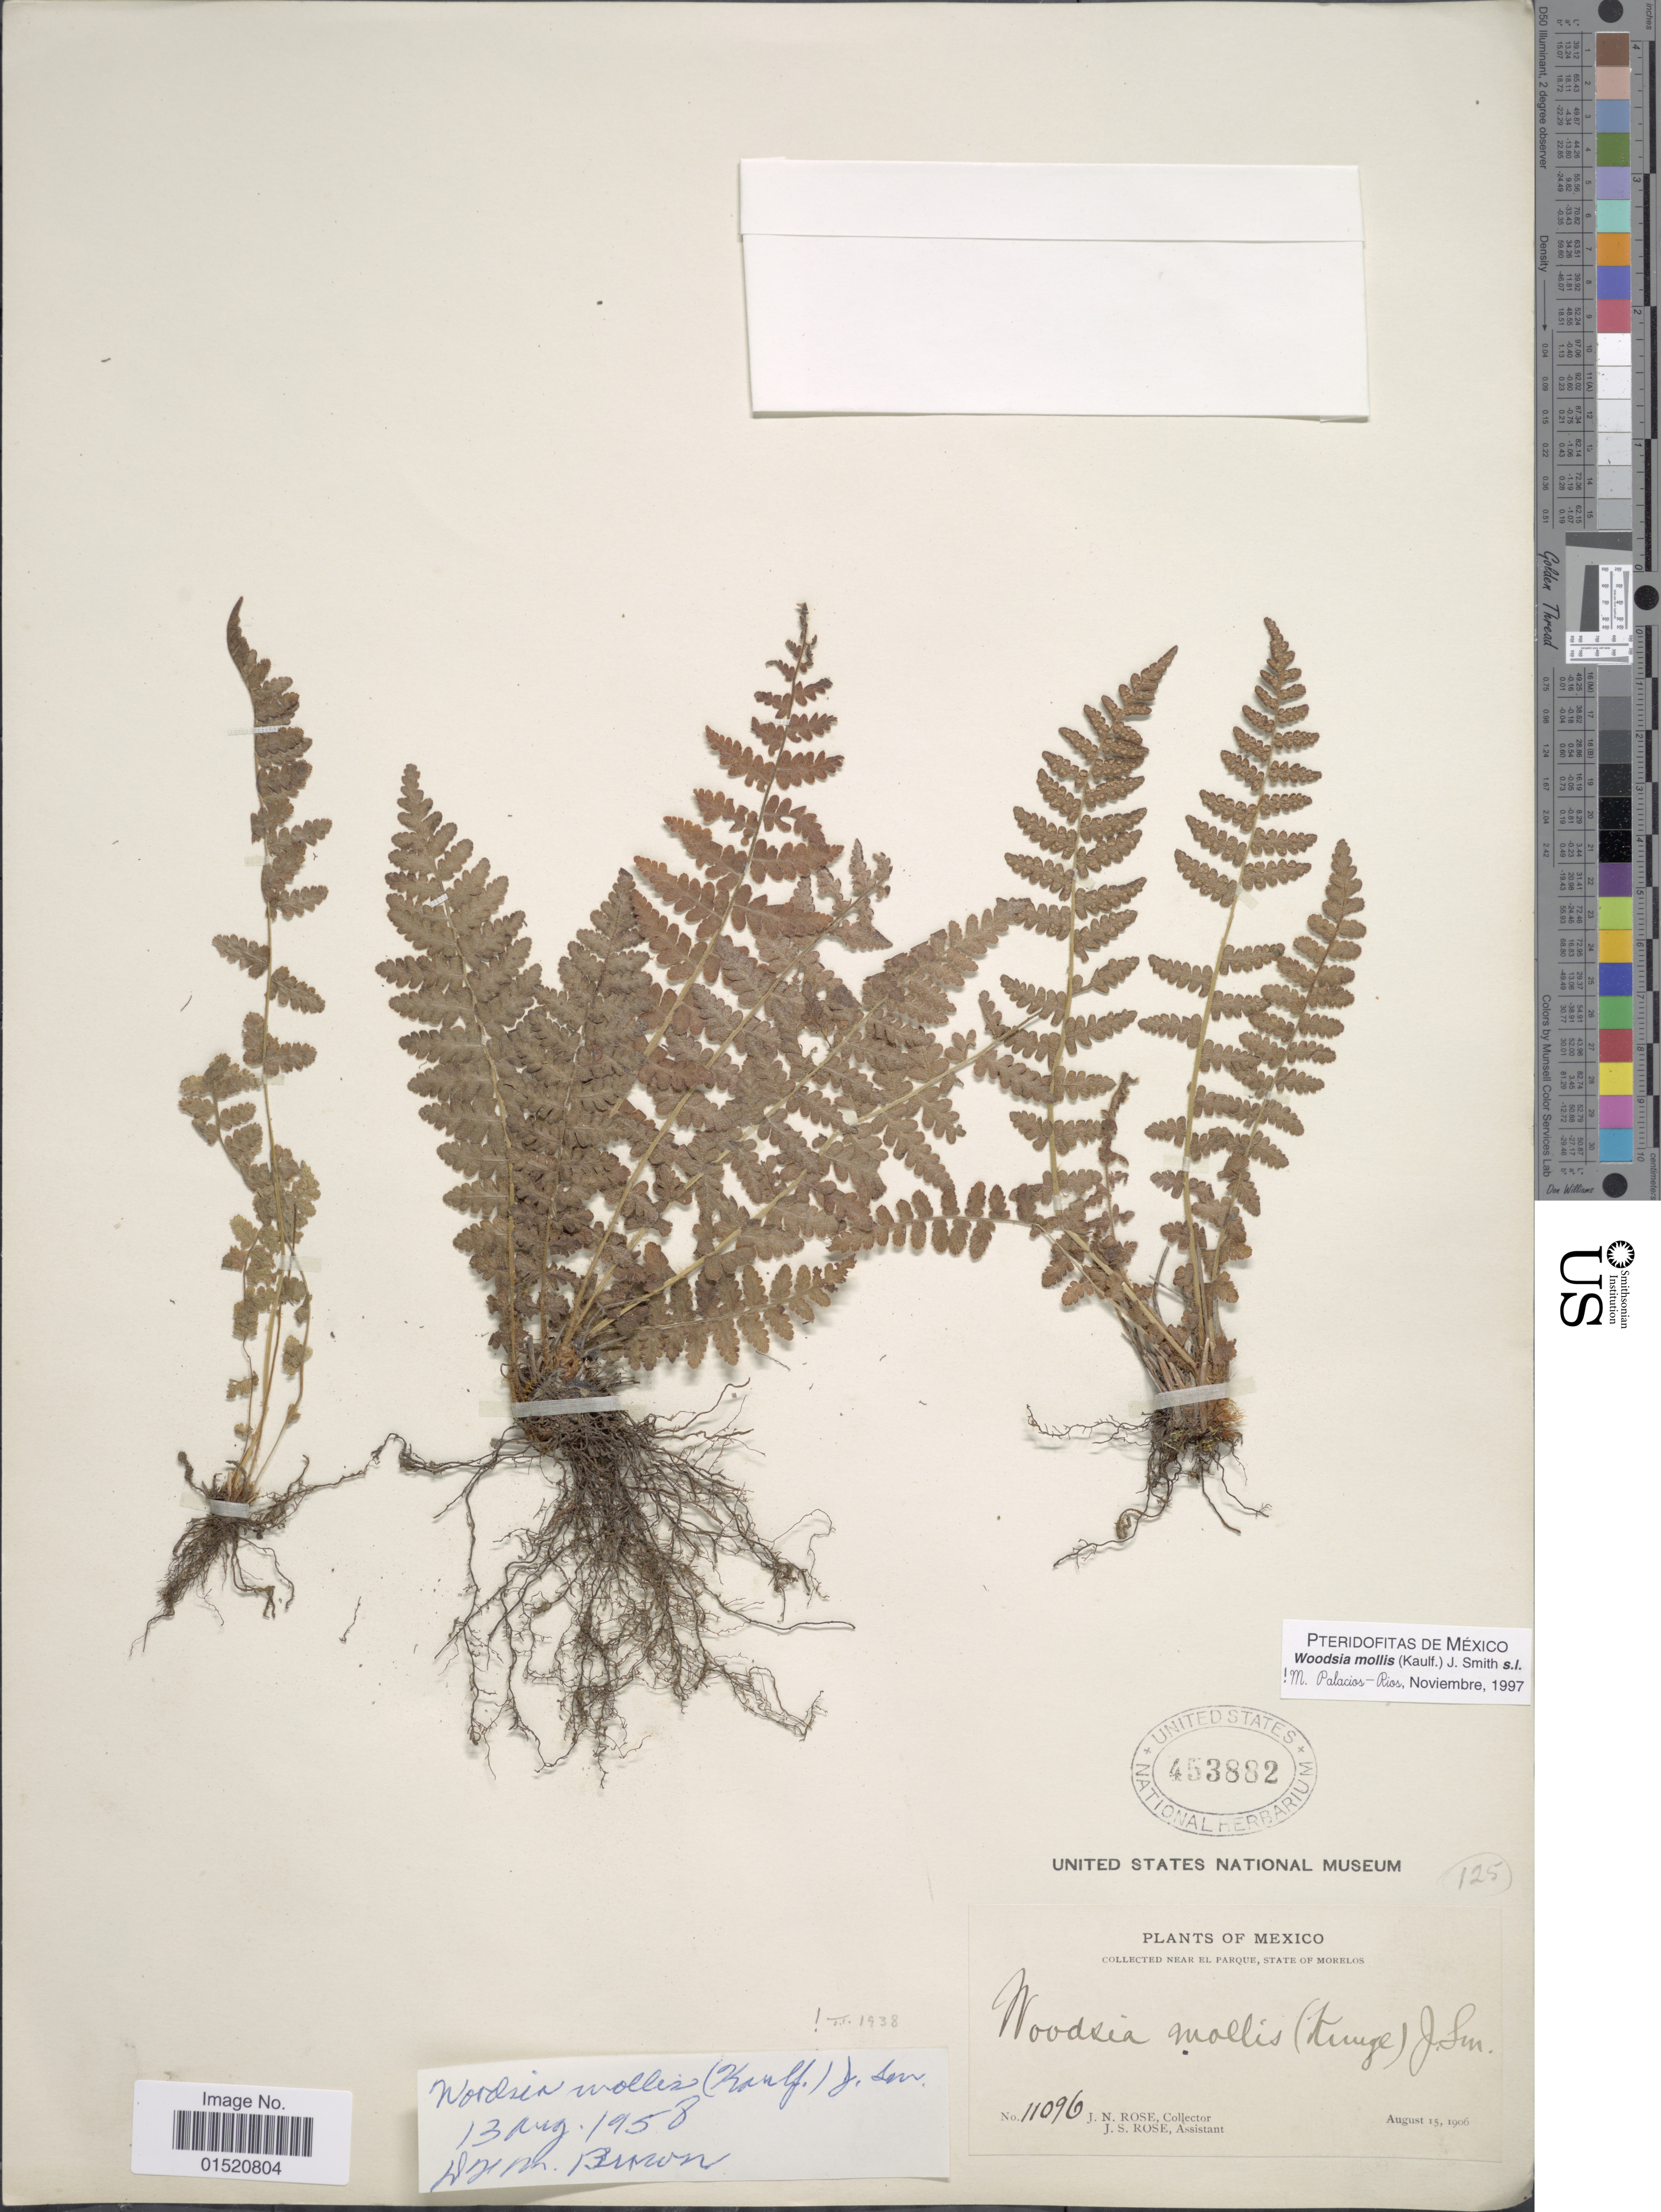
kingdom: Plantae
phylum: Tracheophyta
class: Polypodiopsida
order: Polypodiales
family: Woodsiaceae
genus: Woodsia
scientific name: Woodsia mollis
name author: (Kaulf.) J. Sm.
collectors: J. N. Rose & J. S. Rose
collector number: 11096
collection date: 1906-08-13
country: Mexico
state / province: Morelos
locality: Near El Parque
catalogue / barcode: US 453882